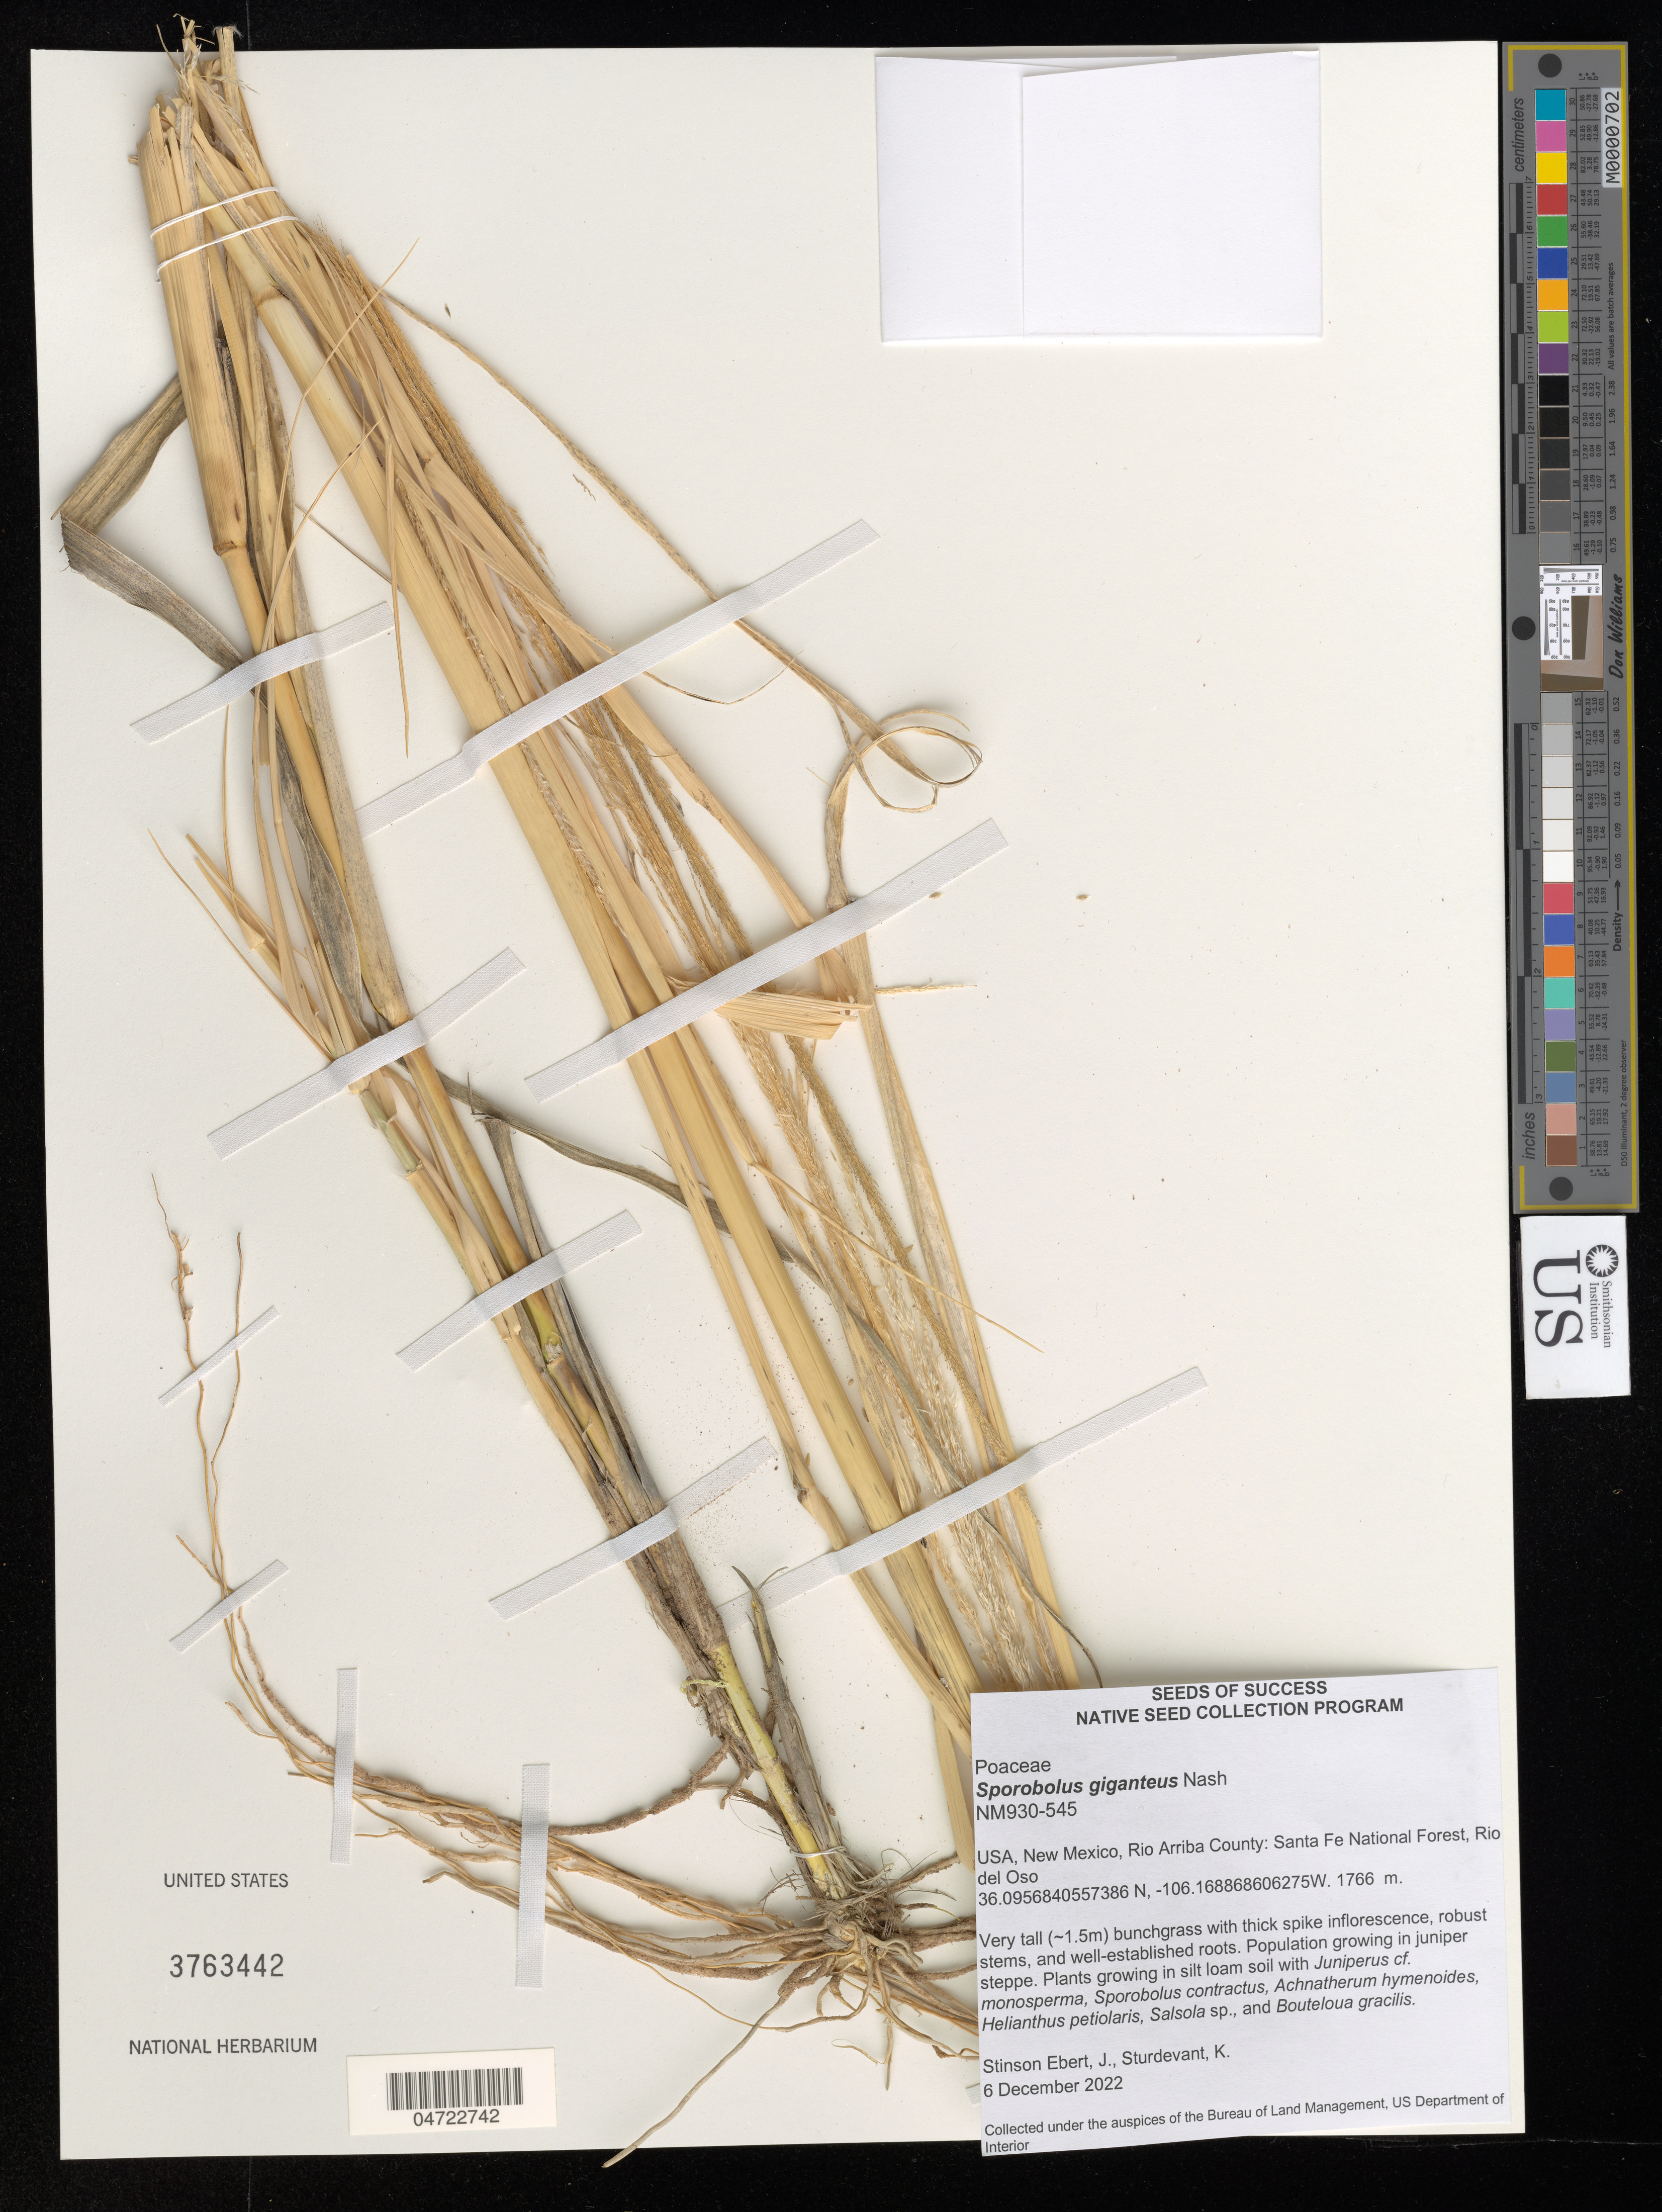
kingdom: Plantae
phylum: Tracheophyta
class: Liliopsida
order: Poales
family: Poaceae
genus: Sporobolus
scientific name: Sporobolus giganteus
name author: Nash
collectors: J. Stinson Ebert & K. Sturdevant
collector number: NM930-545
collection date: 2022-12-06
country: United States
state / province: New Mexico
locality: Rio Arriba County: Santa Fe National Forest Rio del Oso.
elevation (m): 1766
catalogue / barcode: US 3763442